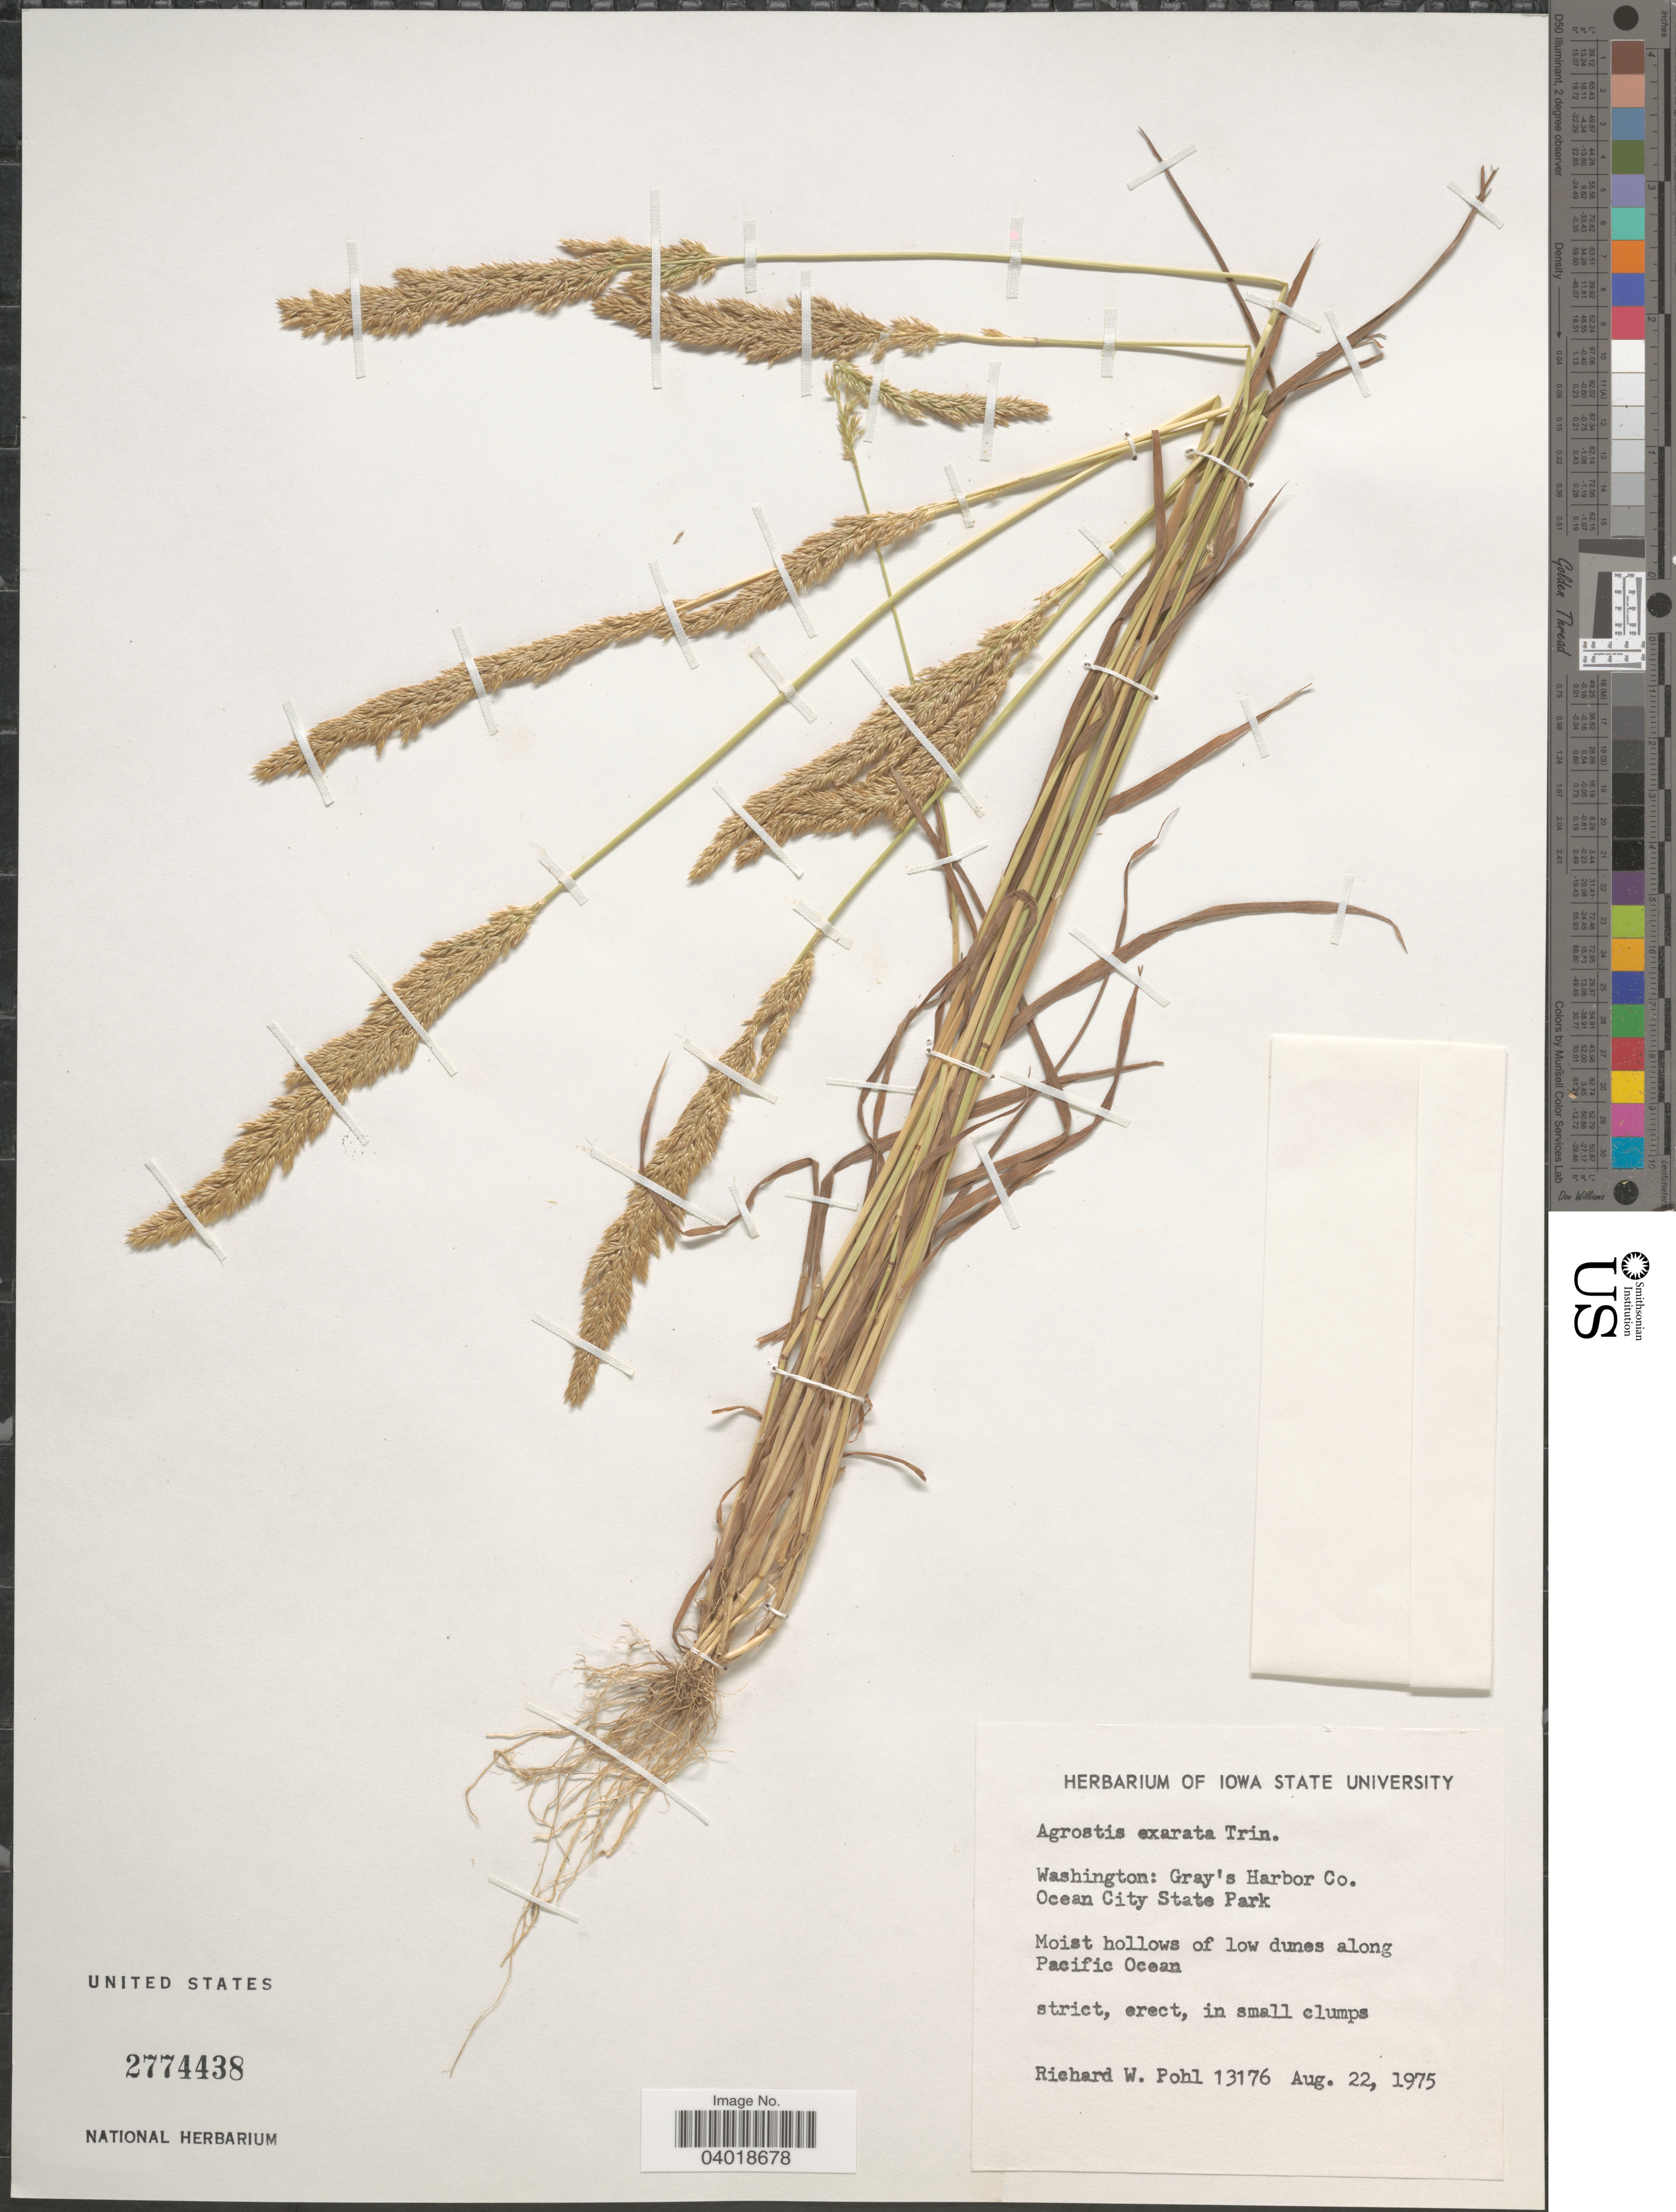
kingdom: Plantae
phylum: Tracheophyta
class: Liliopsida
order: Poales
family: Poaceae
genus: Agrostis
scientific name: Agrostis exarata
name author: Trin.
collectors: R. W. Pohl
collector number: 13176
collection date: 1975-08-22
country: United States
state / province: Washington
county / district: Grays Harbor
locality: Gray's Harbor Co. Ocean City State Park. Moist hollows of low dunes along Pacific Ocean.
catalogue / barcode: US 2774438